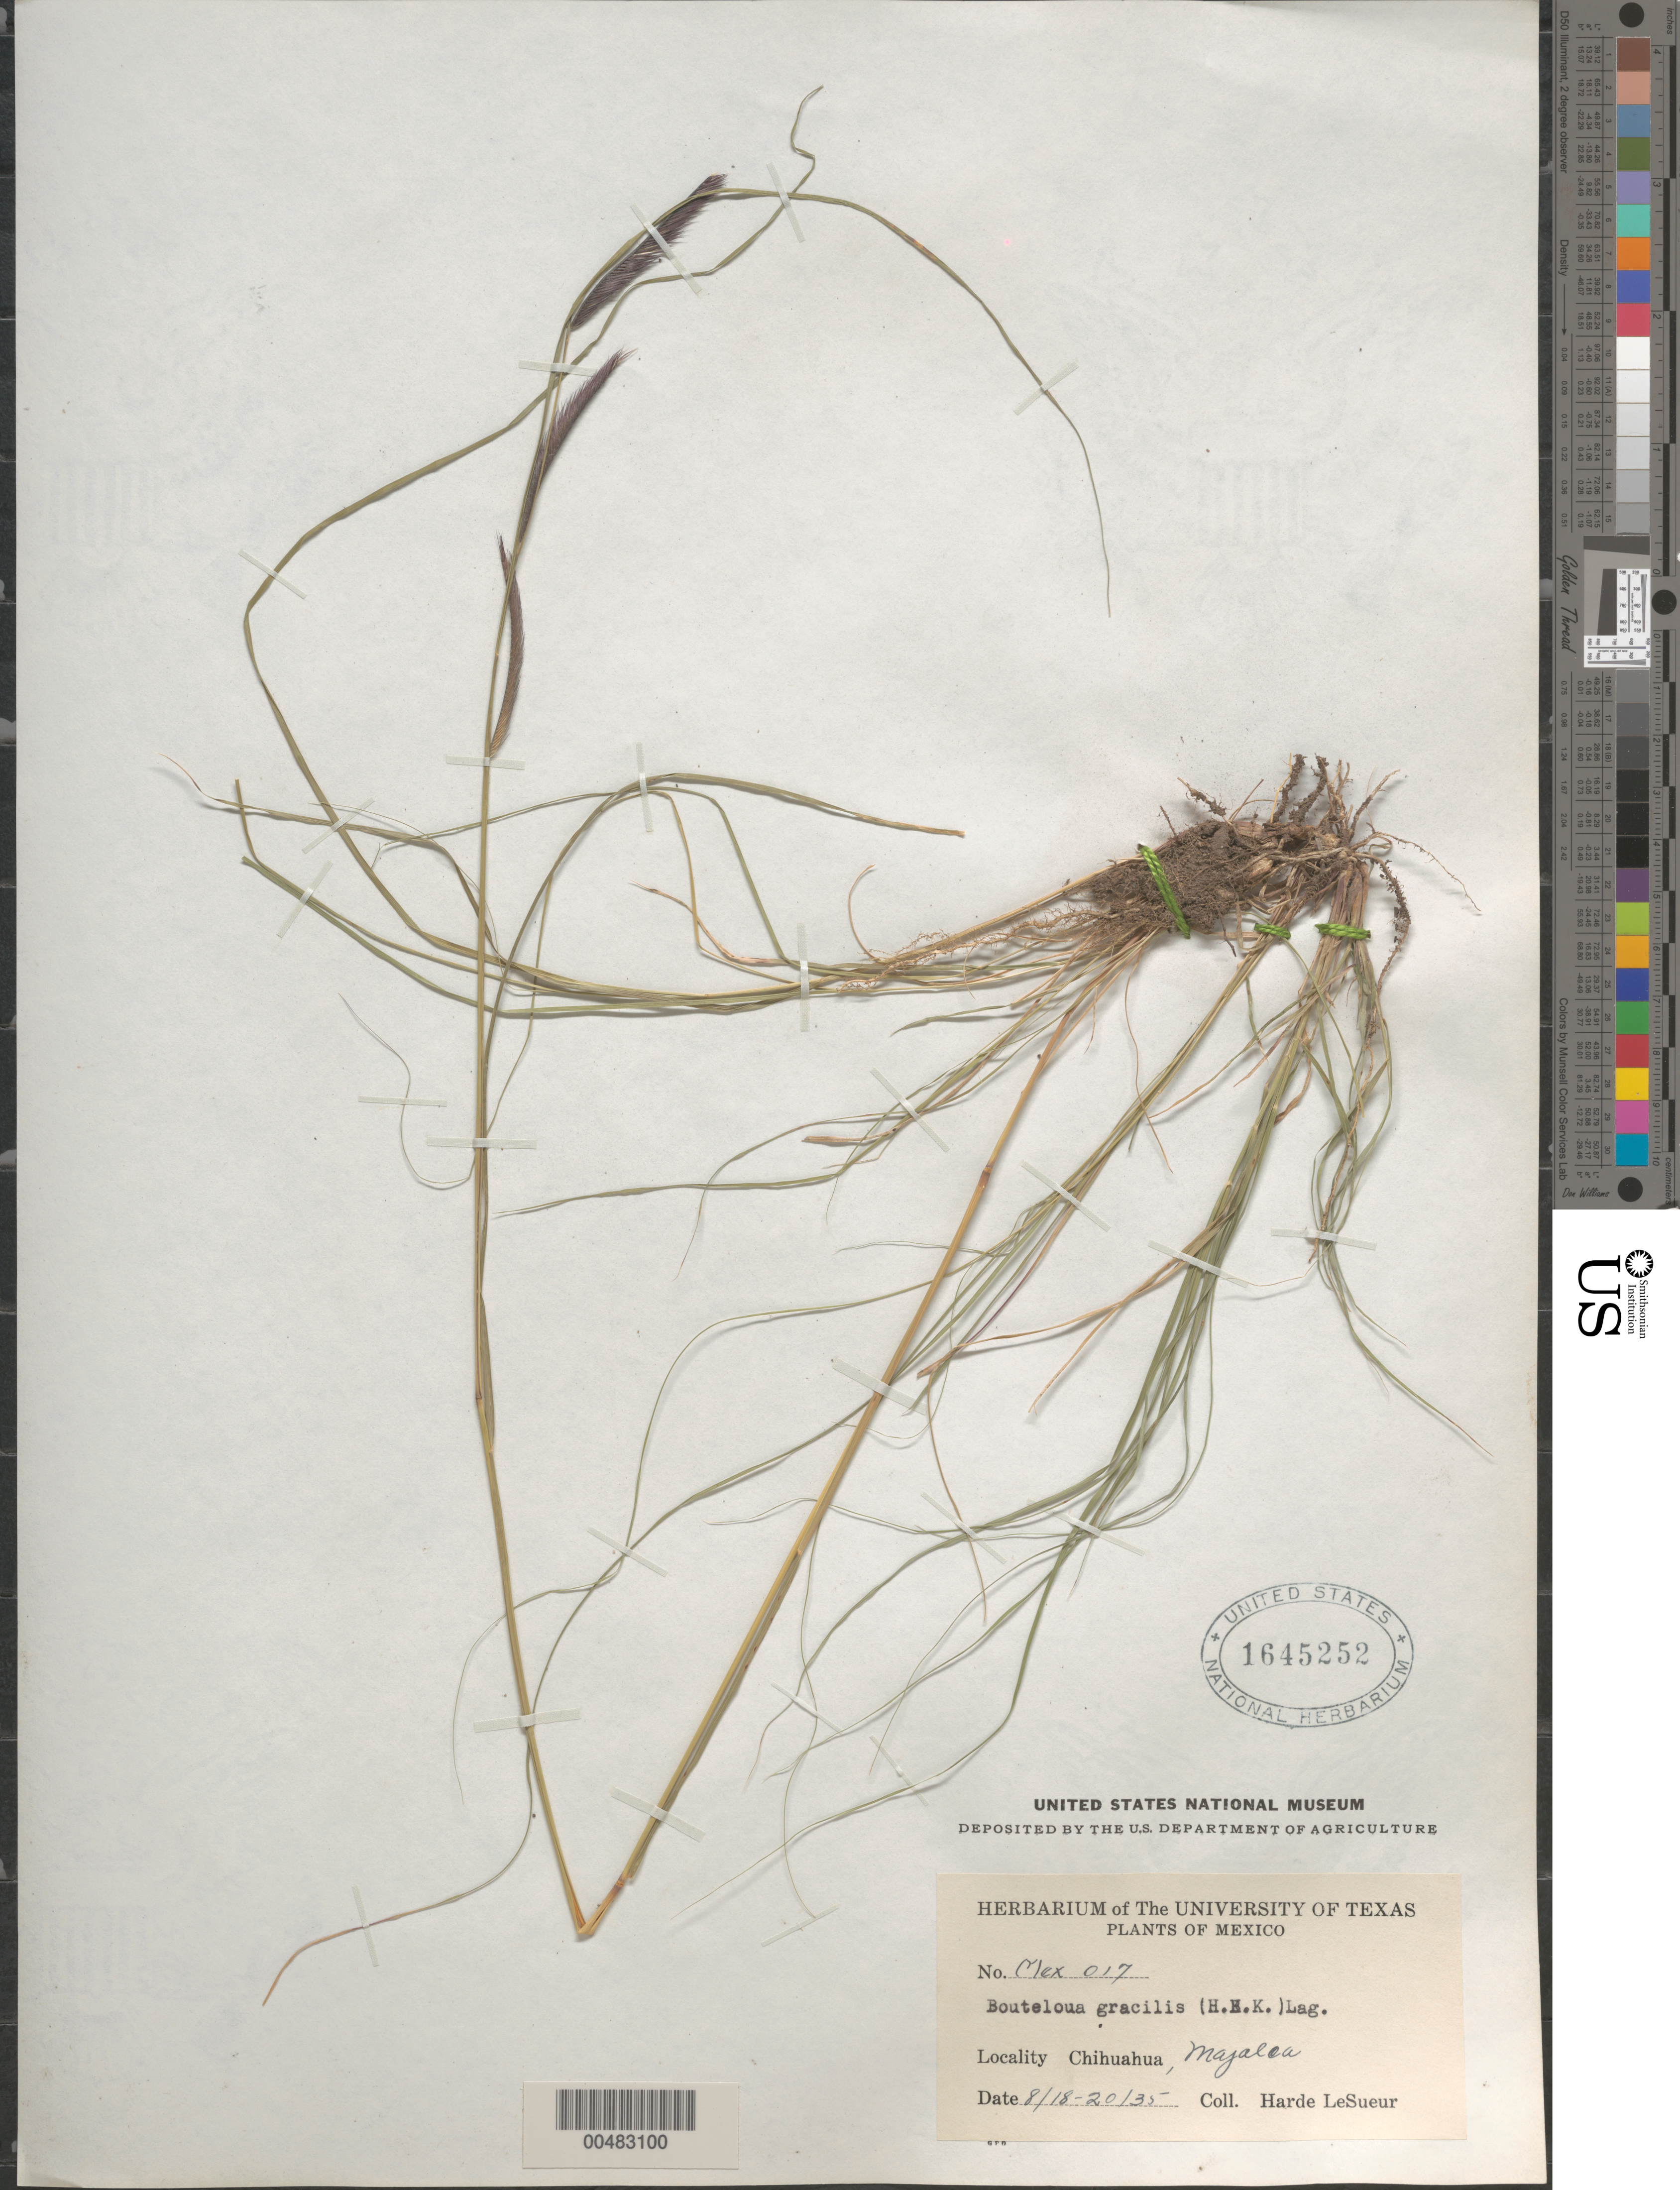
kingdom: Plantae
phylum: Tracheophyta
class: Liliopsida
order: Poales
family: Poaceae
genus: Bouteloua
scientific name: Bouteloua gracilis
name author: (Kunth) Lag. ex Griffiths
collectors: D. H. LeSueur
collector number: Mex-017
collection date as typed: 18 Aug 1935 to 20 Aug 1935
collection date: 1935-08-18/1935-08-20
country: Mexico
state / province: Chihuahua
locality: Majalca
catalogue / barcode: US 1645252